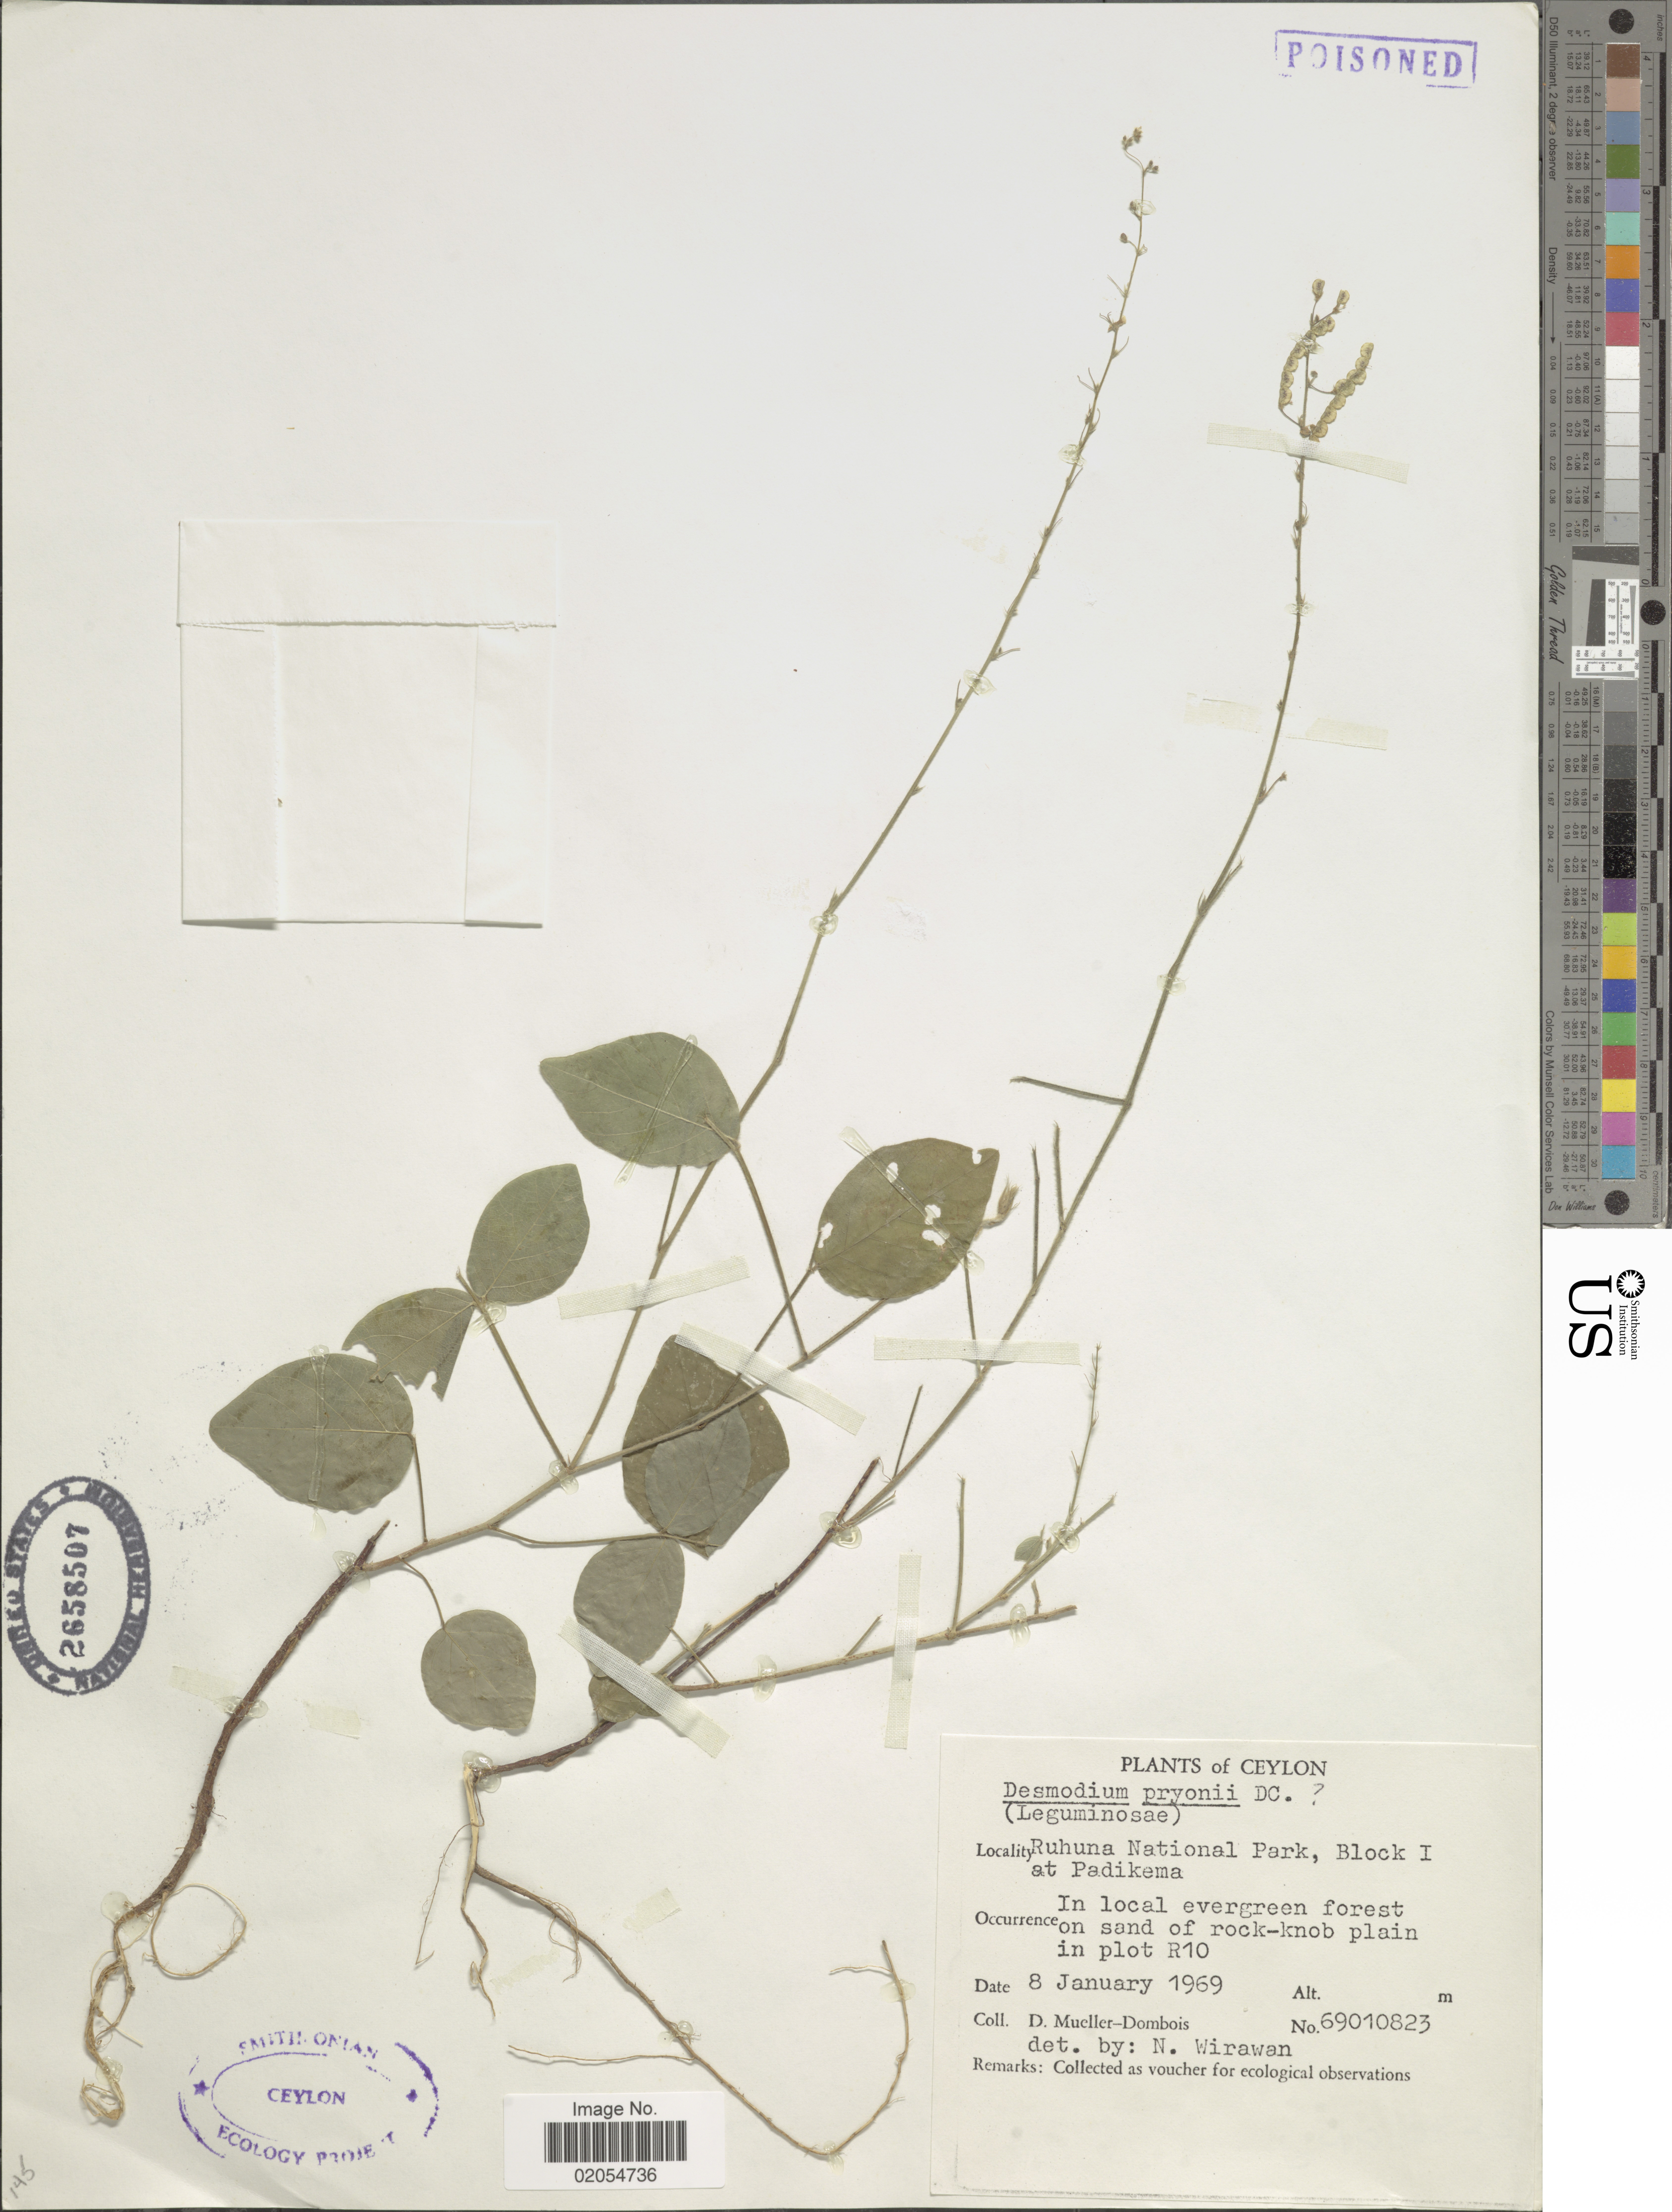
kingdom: Plantae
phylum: Tracheophyta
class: Magnoliopsida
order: Fabales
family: Fabaceae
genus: Pleurolobus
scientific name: Pleurolobus pryonii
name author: (DC.) H. Ohashi & K. Ohashi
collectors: D. Mueller-Dombois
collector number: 69010823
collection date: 1969-01-08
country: Sri Lanka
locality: Ceylon. Ruhuna National Park, Block I at Padikema in plot R10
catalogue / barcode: US 2658507